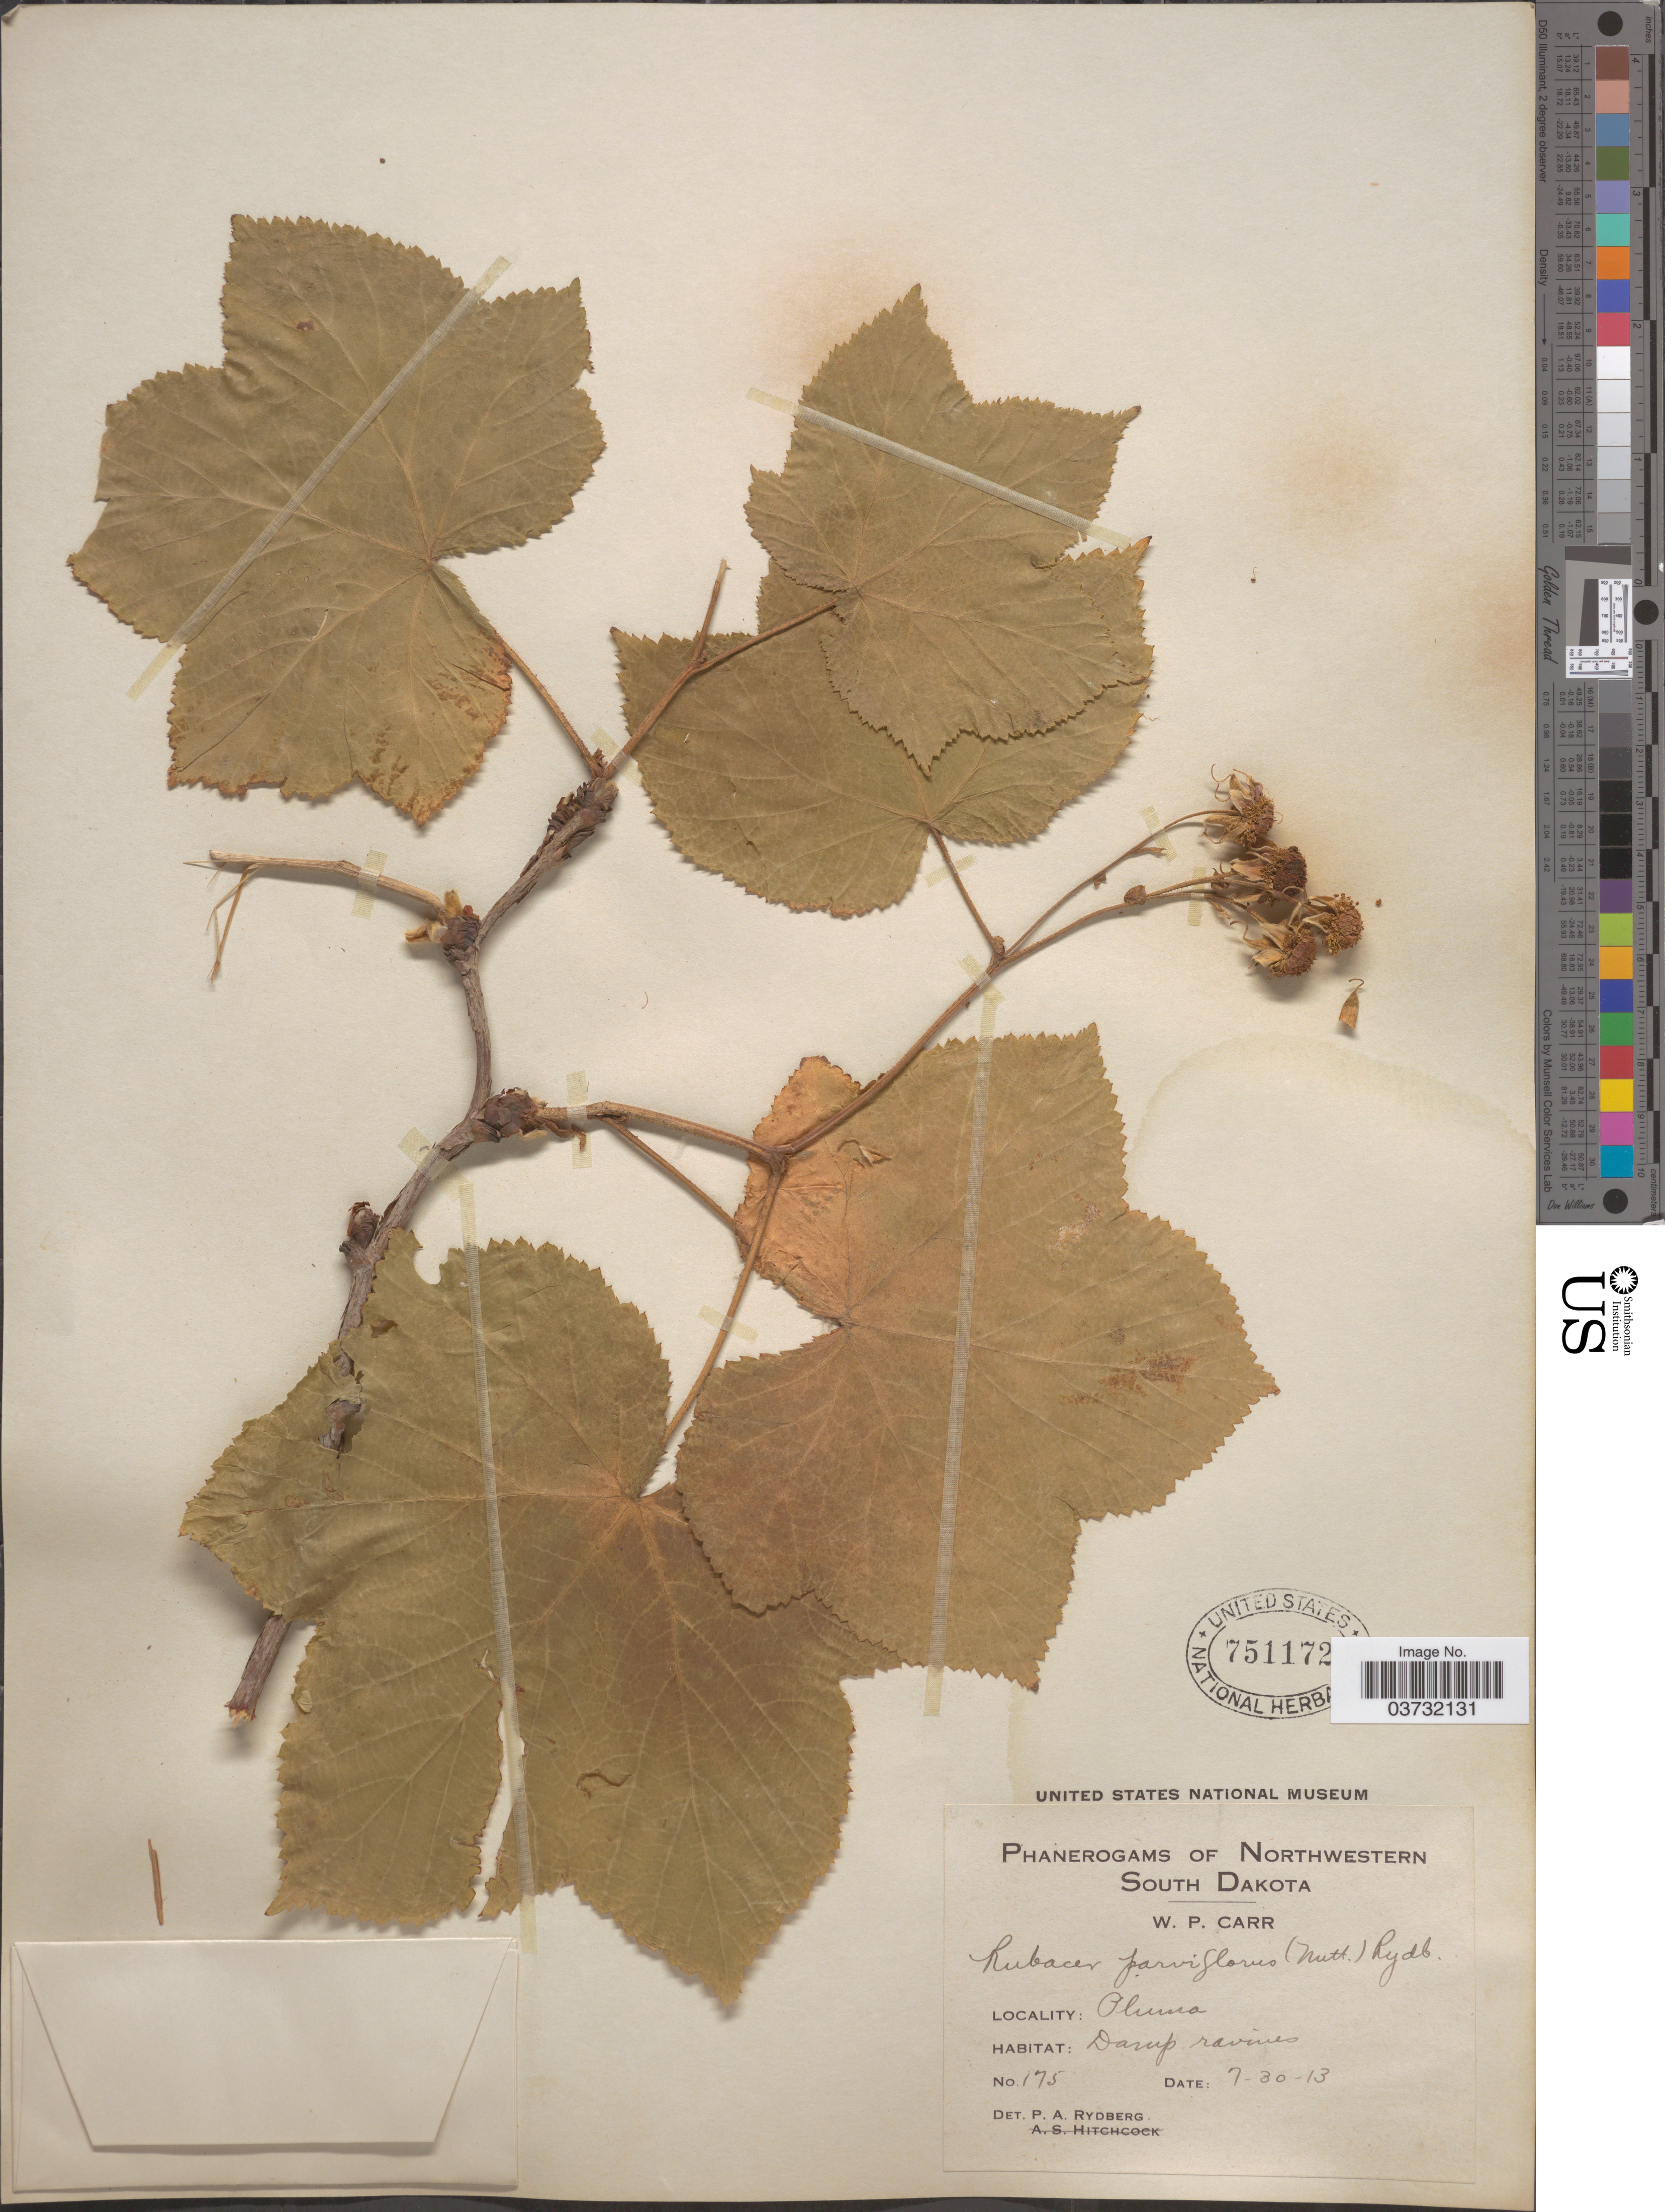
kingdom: Plantae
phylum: Tracheophyta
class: Magnoliopsida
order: Rosales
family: Rosaceae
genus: Rubus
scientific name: Rubus parviflorus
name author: Nutt.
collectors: W. Carr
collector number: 175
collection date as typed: Transcribed d/m/y: 30/7/13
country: United States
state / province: South Dakota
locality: Northwestern North Dakota. Pluma.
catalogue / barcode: US 751172